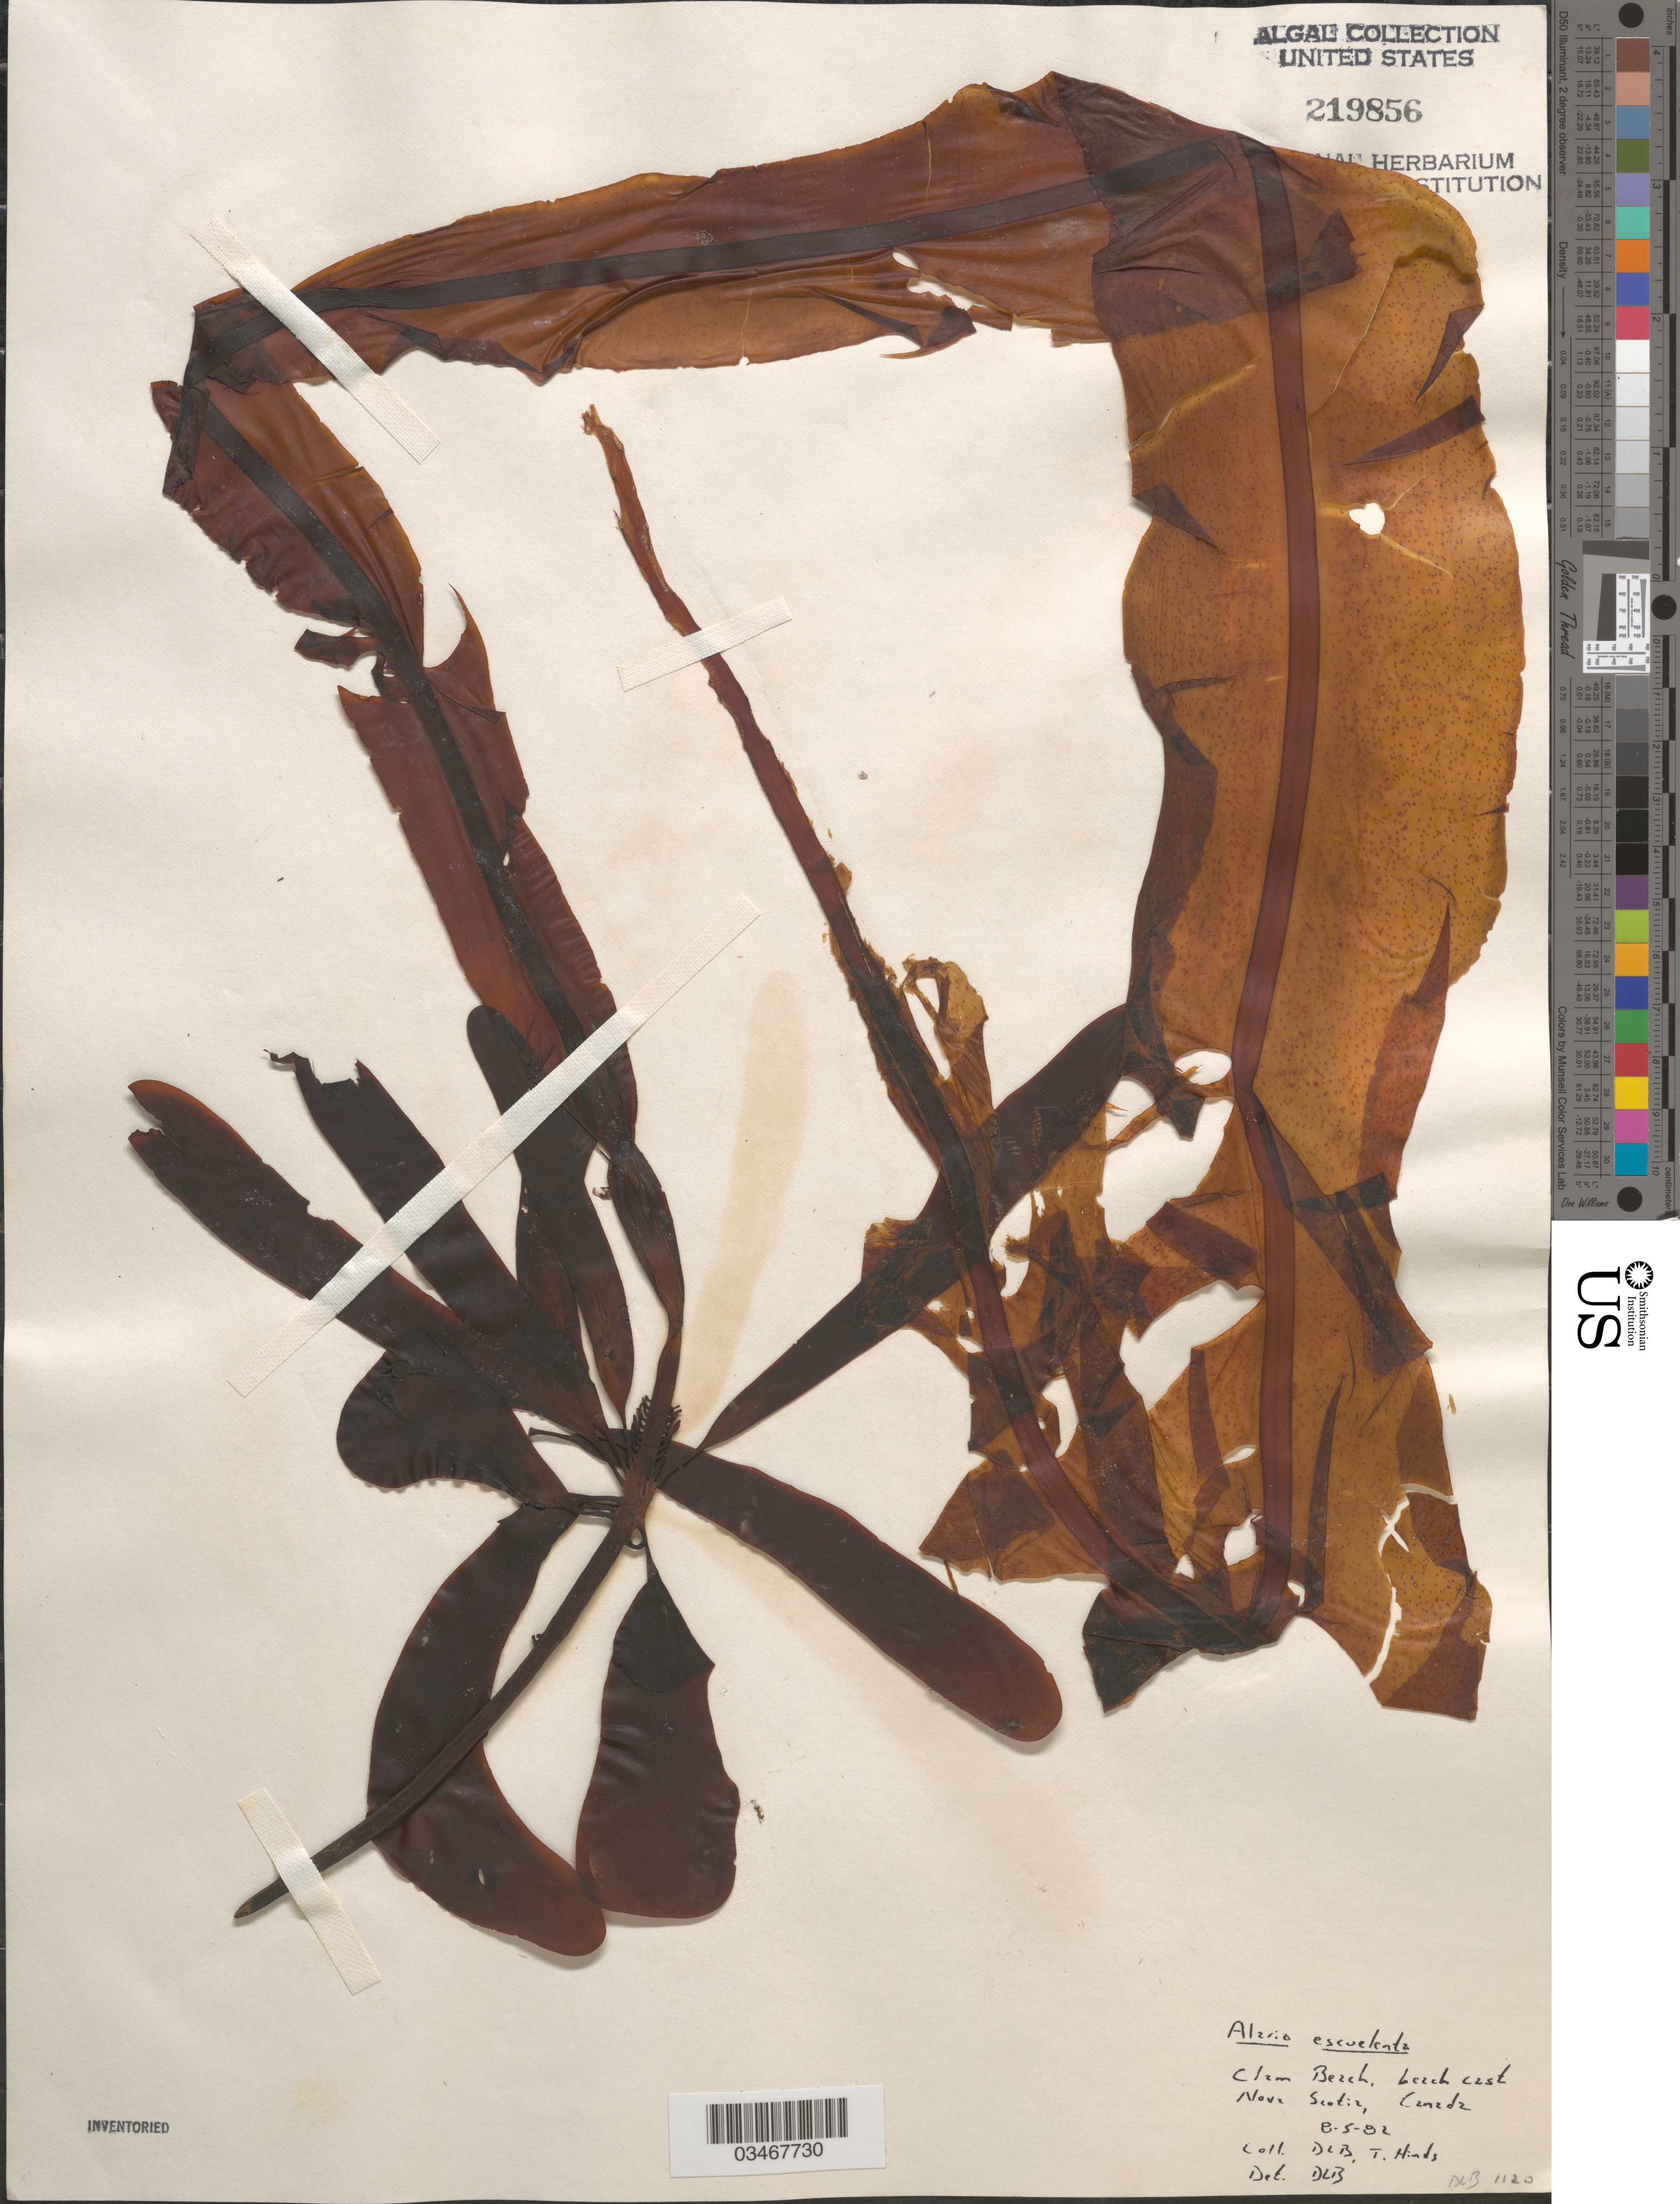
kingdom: Chromista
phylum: Ochrophyta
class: Phaeophyceae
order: Laminariales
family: Alariaceae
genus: Alaria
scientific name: Alaria esculenta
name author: (L.) Greville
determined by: Ballantine, D. L.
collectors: D.L. Ballantine & T. Hinds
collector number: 1120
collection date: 1982-08-05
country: Canada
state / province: Nova Scotia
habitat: Clam beach, beach cast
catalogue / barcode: US 219856